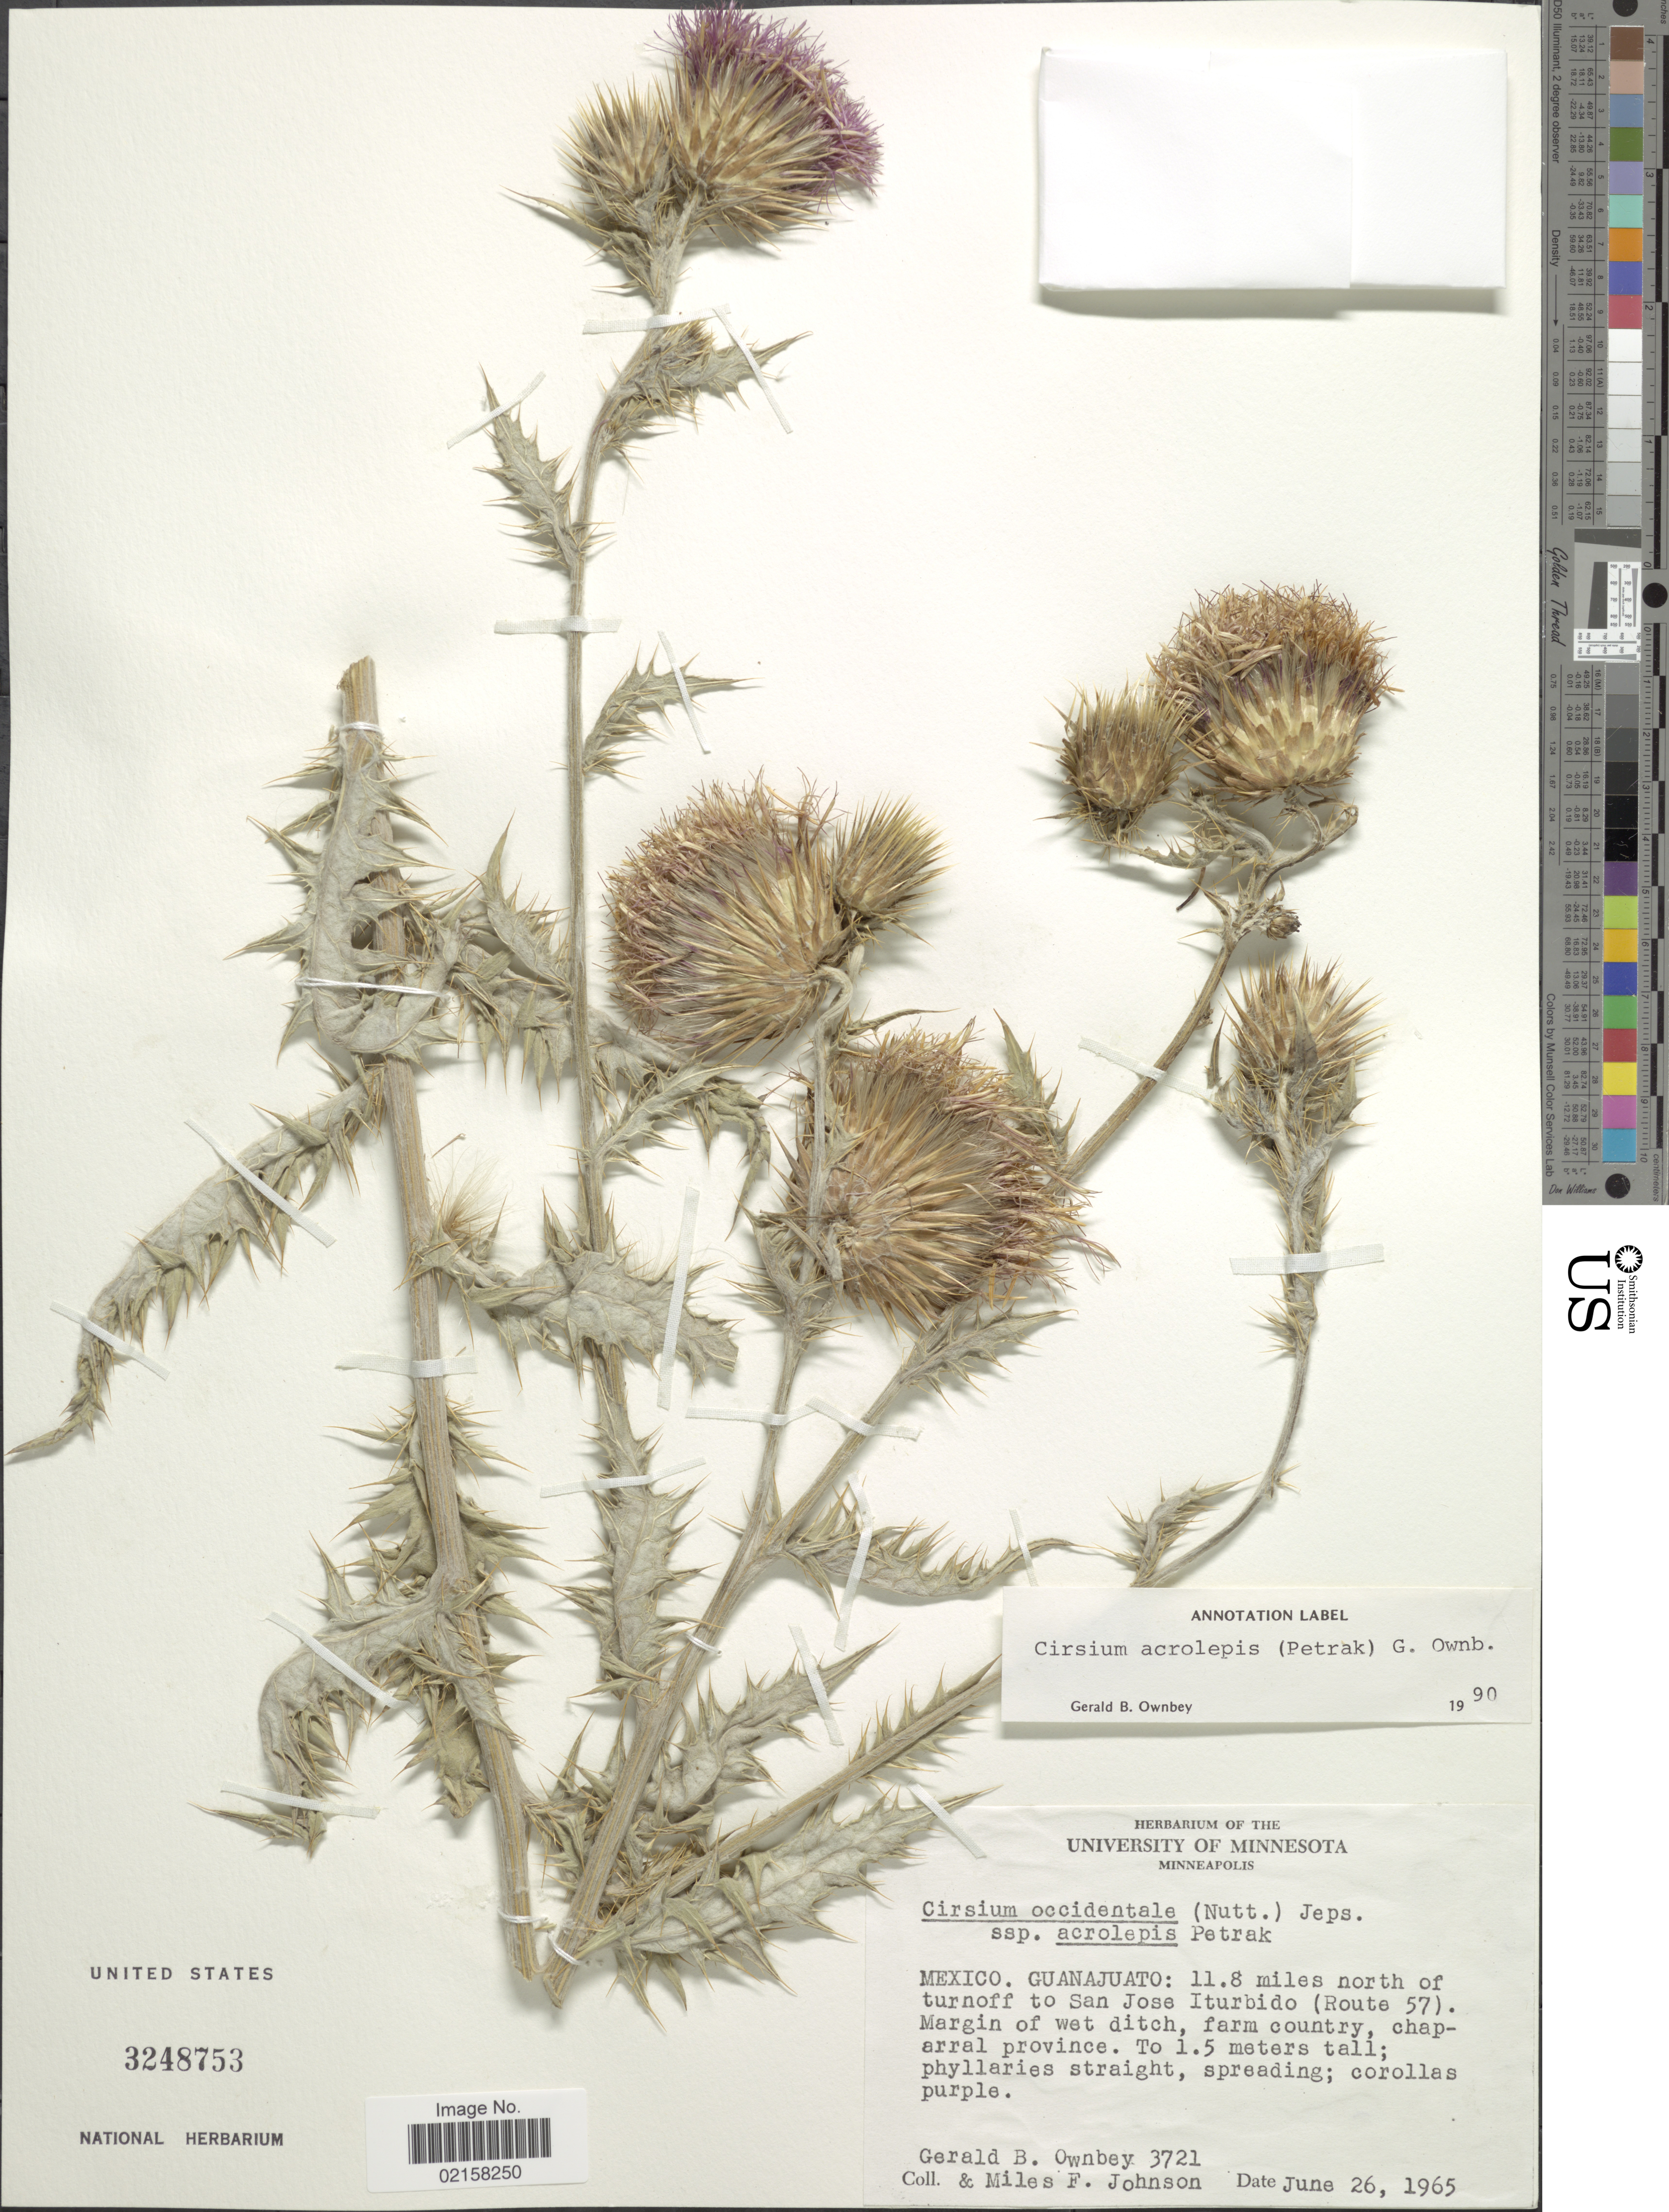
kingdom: Plantae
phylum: Tracheophyta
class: Magnoliopsida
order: Asterales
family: Asteraceae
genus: Cirsium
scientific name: Cirsium acrolepis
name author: (Petr.) G.B. Ownbey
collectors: G. B. Ownbey & M. F. Johnson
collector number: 3721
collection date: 1965-06-26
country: Mexico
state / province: Guanajuato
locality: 11.8 miles north of turnoff to San Jose Iturbido (Route 57), Margin of wet ditch, farm country, chaparral province.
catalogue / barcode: US 3428753